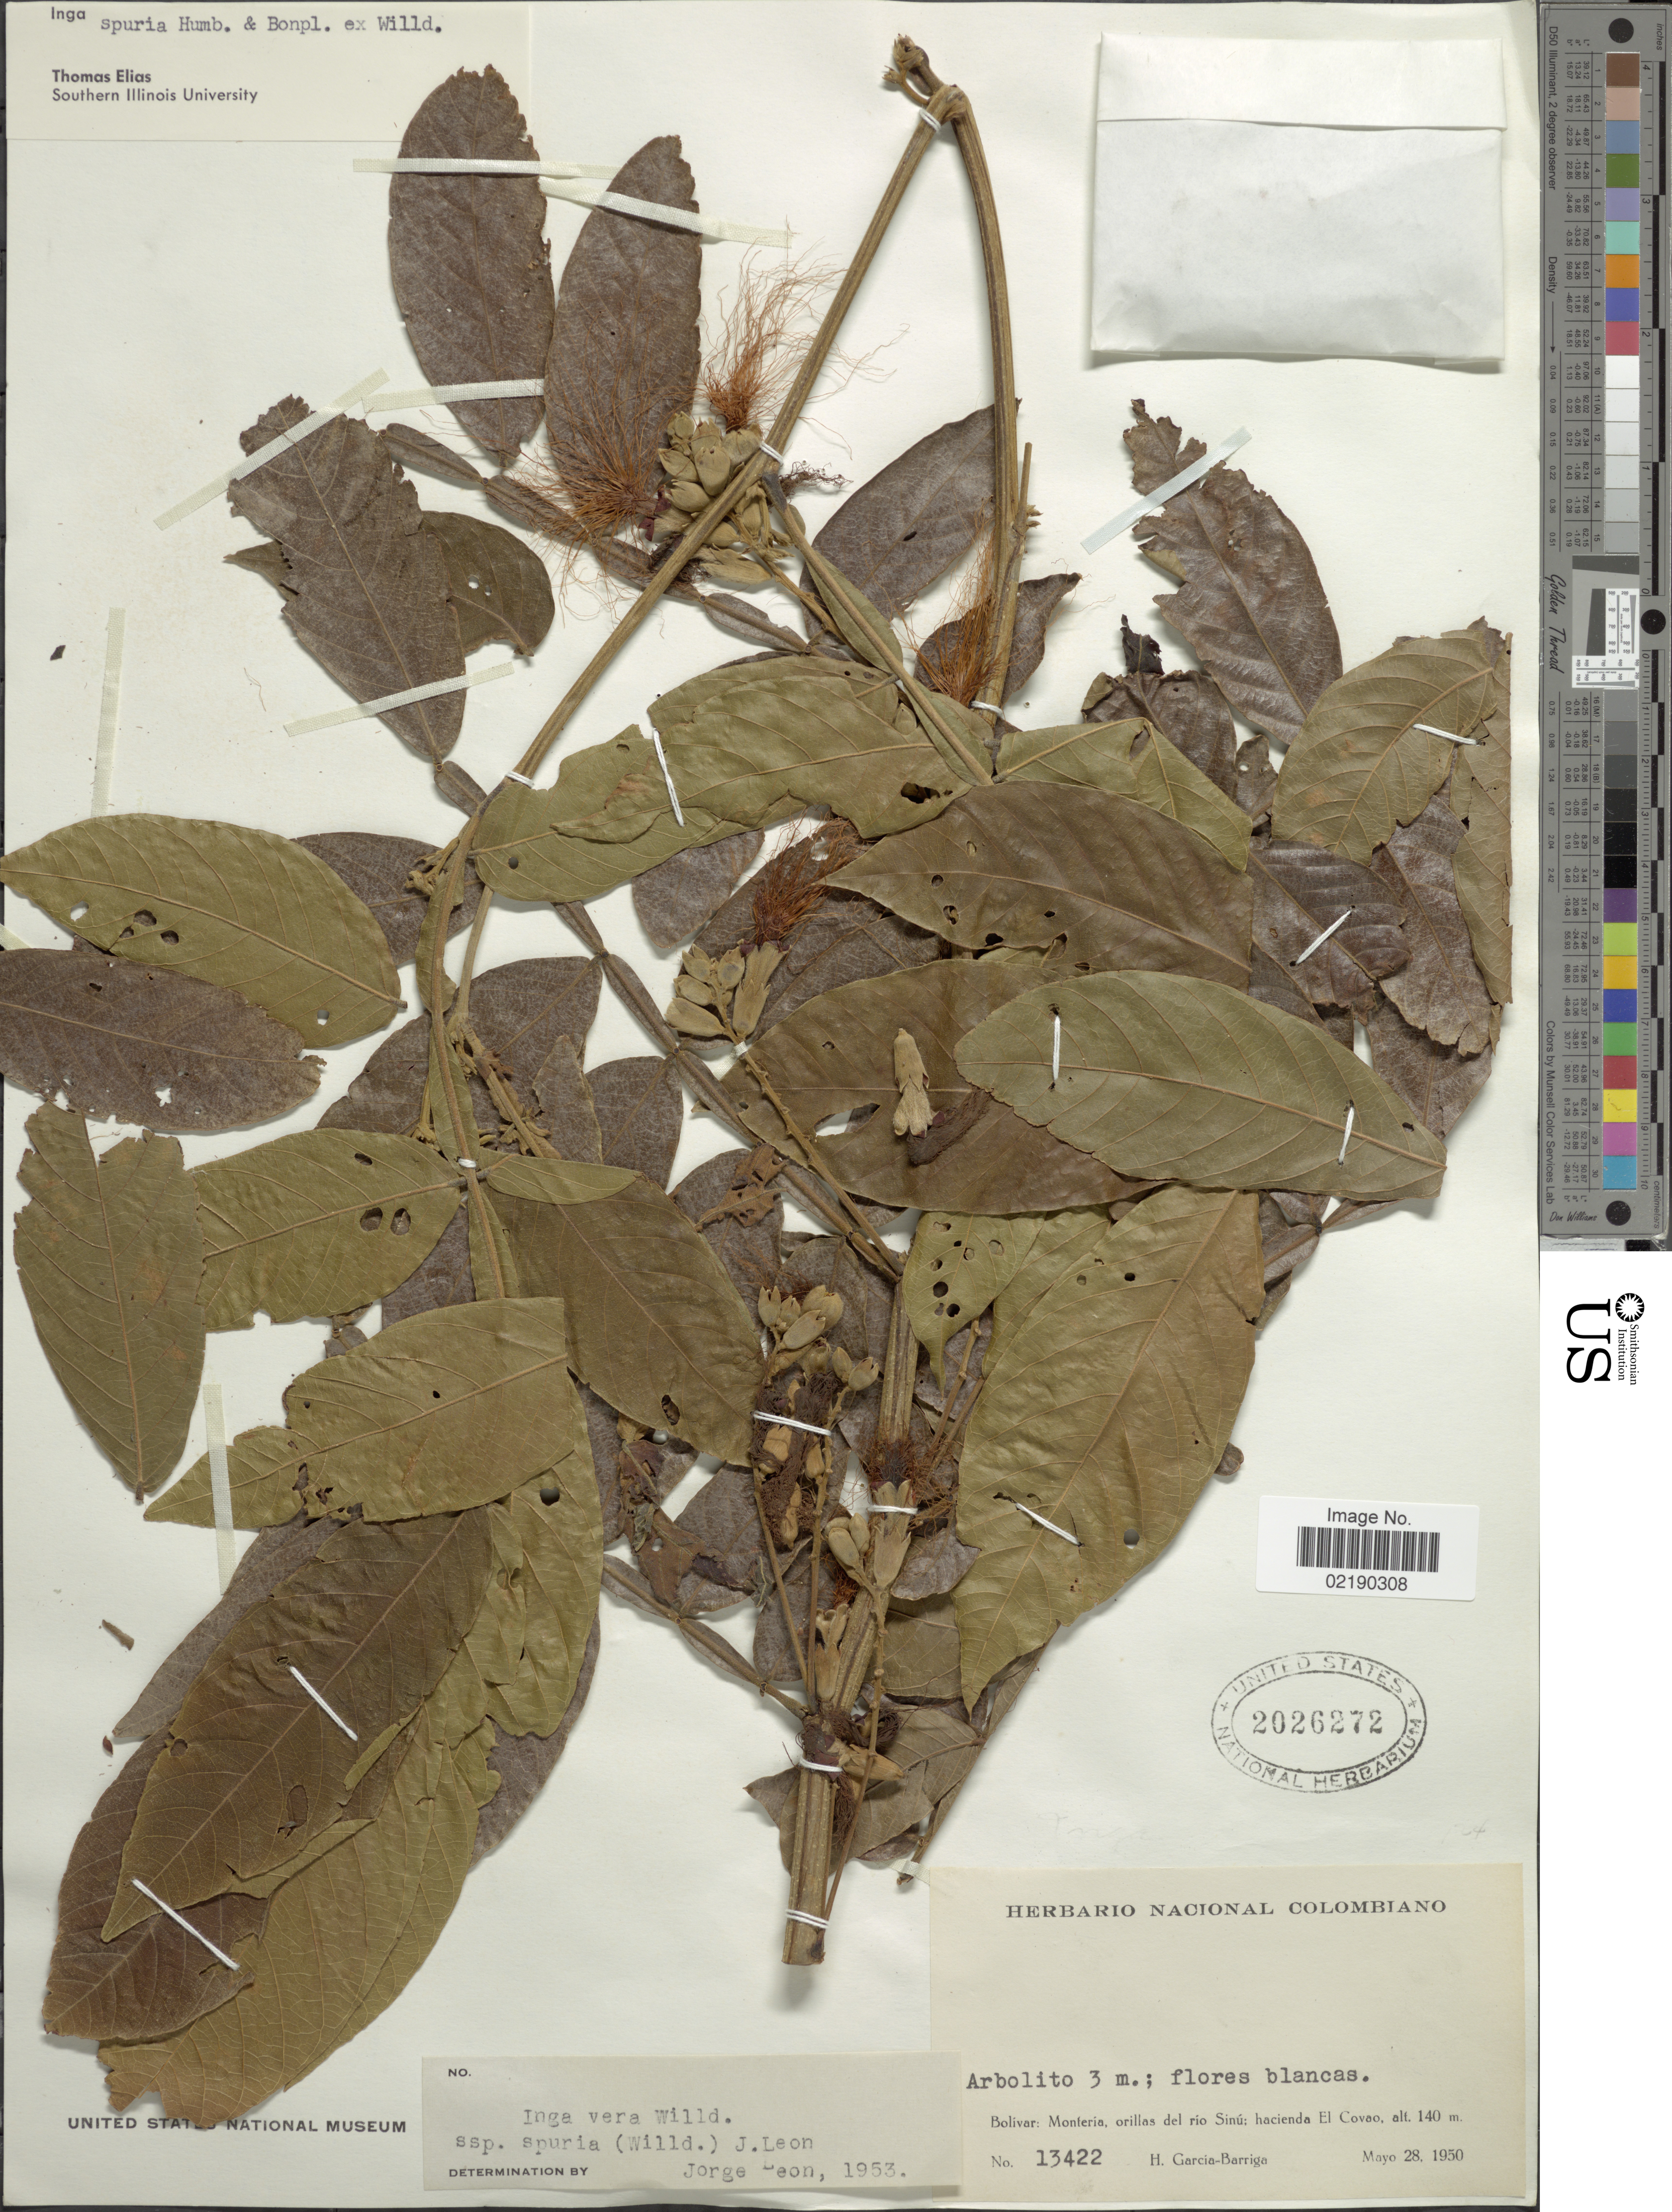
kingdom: Plantae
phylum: Tracheophyta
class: Magnoliopsida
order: Fabales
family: Fabaceae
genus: Inga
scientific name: Inga vera subsp. vera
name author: Willd.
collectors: H. García Barriga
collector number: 13422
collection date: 1950-05-28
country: Colombia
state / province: Bolívar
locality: Monteria, orillas del rio Sinu: hacienda El Covao.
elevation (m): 140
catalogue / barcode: US 2026272